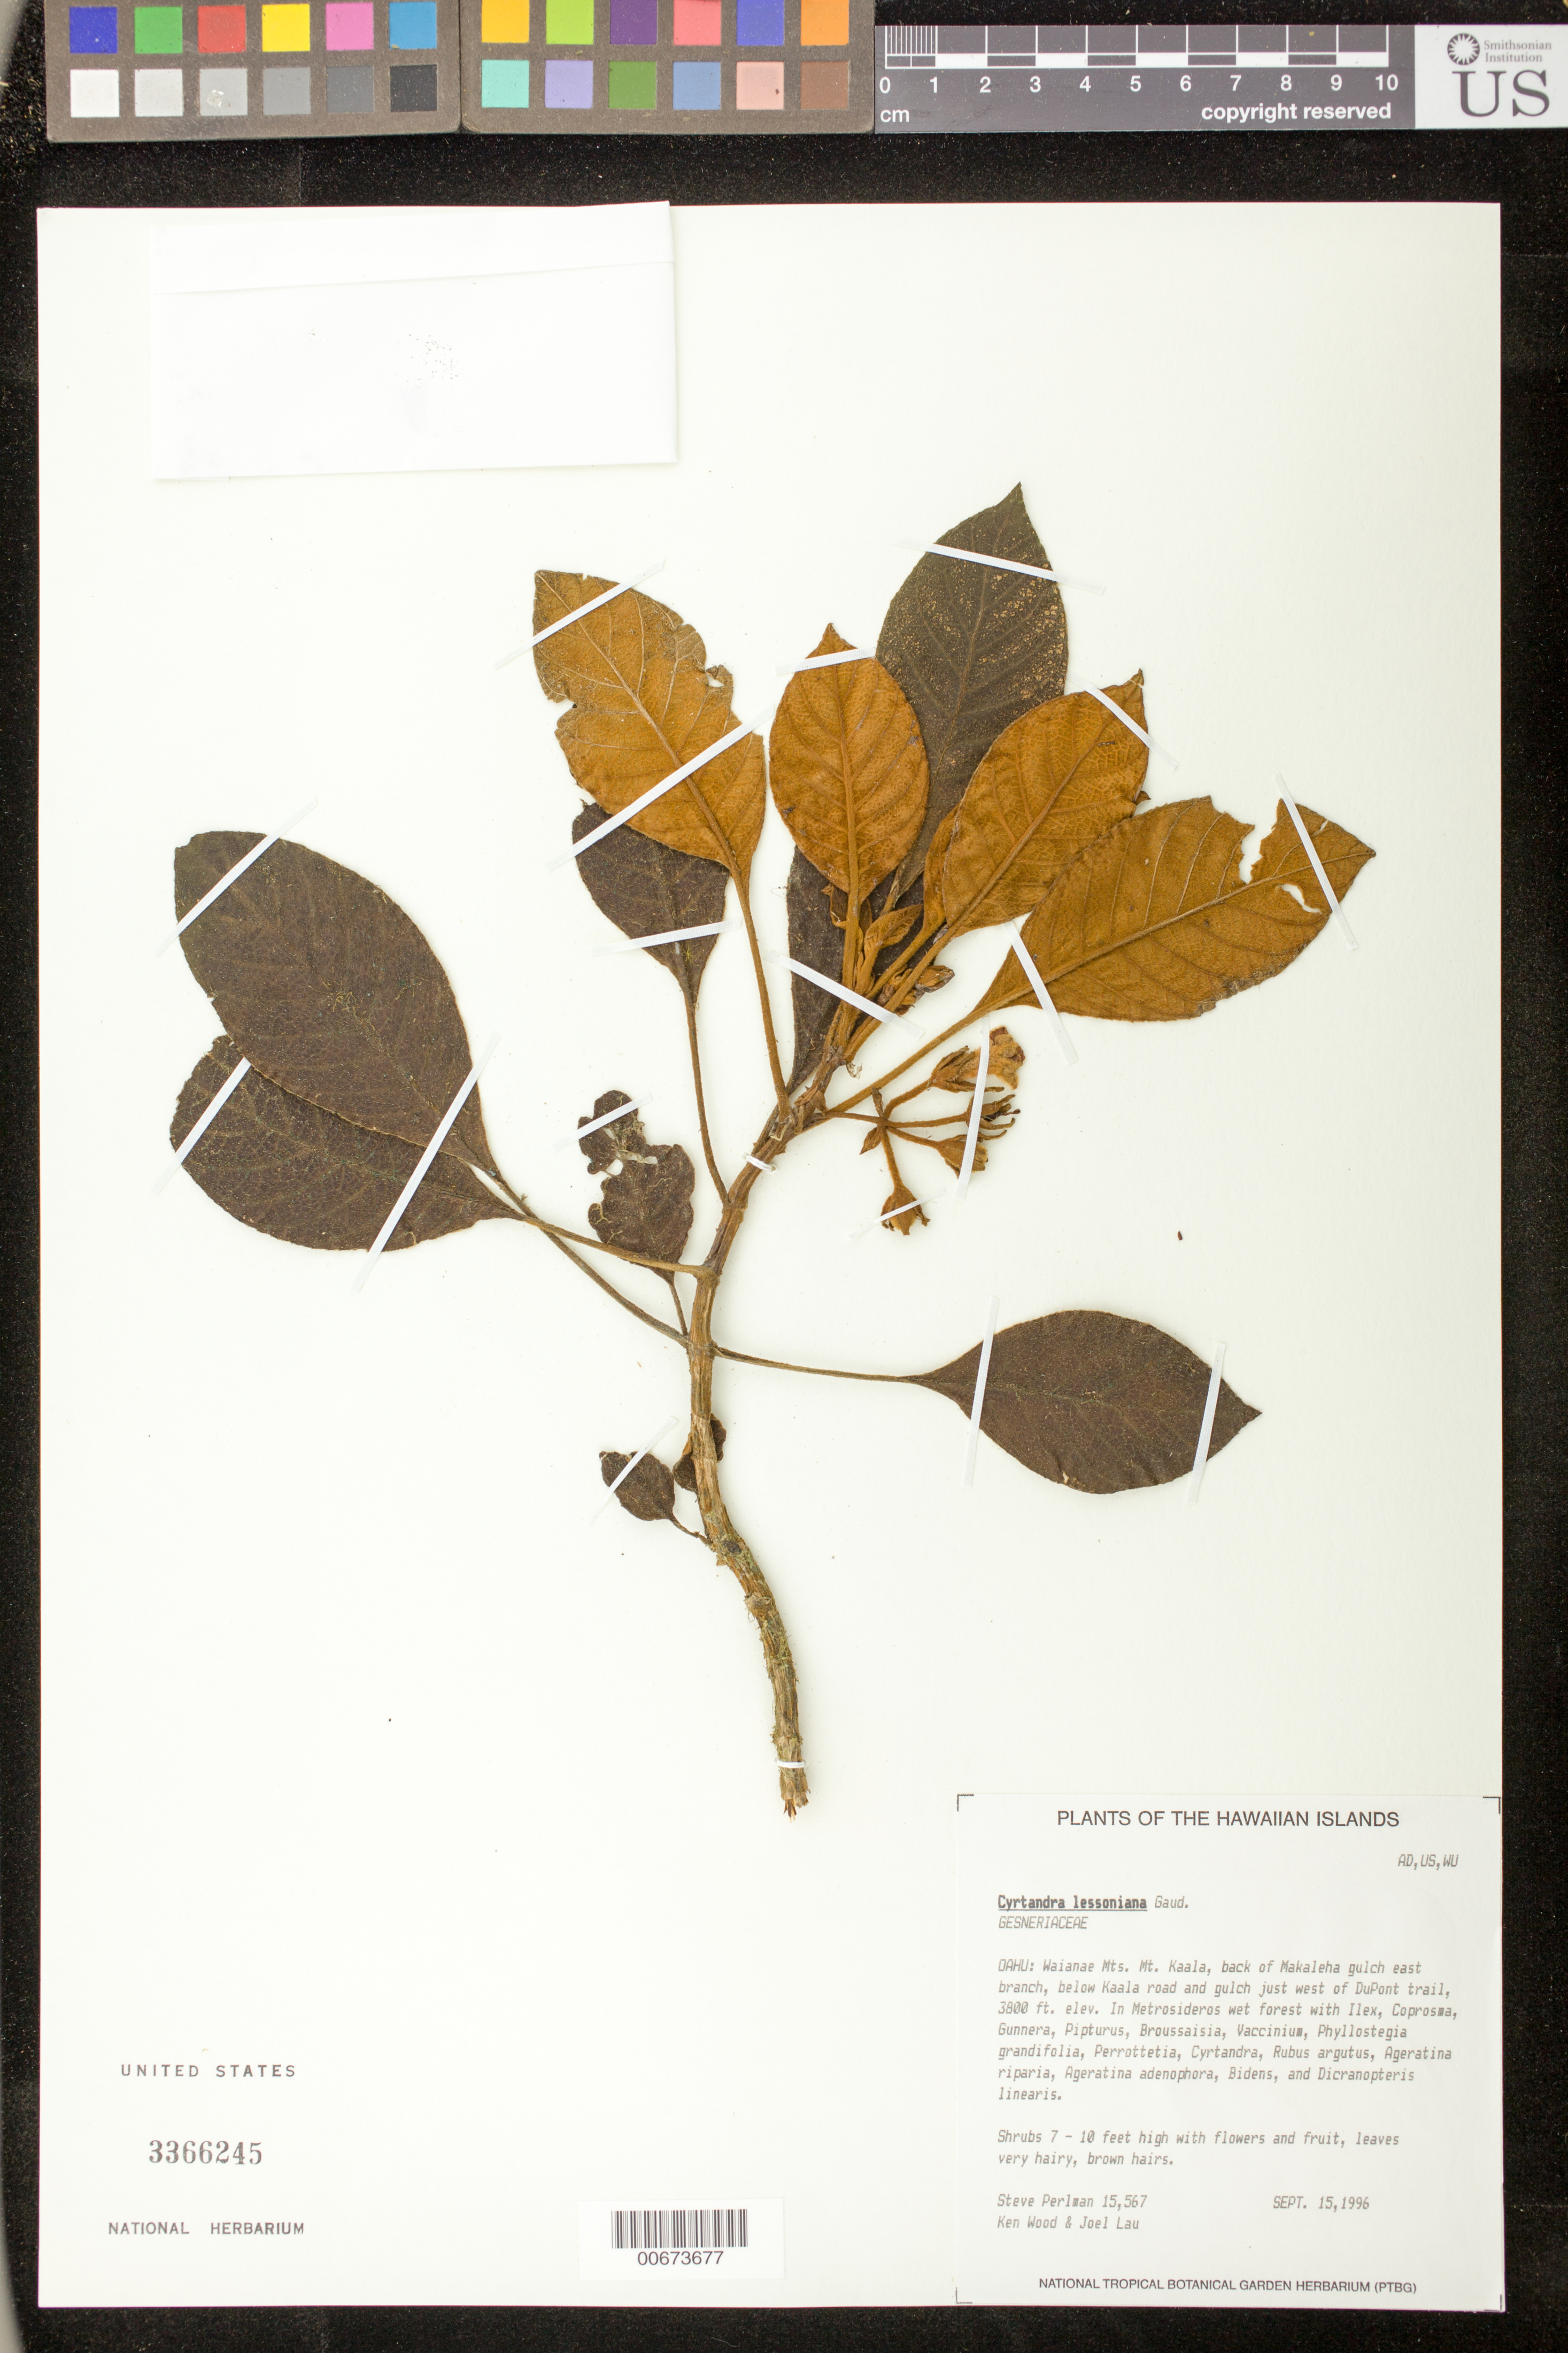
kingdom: Plantae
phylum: Tracheophyta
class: Magnoliopsida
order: Lamiales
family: Gesneriaceae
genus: Cyrtandra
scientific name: Cyrtandra lessoniana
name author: Gaudich.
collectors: S. P. Perlman, K. Wood & J. Lau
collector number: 15567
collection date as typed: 15 Sep 1996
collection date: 1996-09-15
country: United States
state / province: Hawaii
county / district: Honolulu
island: Oahu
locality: Wai'anae Mts., Mt. Ka'ala, back of Makaleha gulch east branch, below Ka'ala road and gulch just west of DuPont trail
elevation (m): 1158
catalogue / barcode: US 3366245